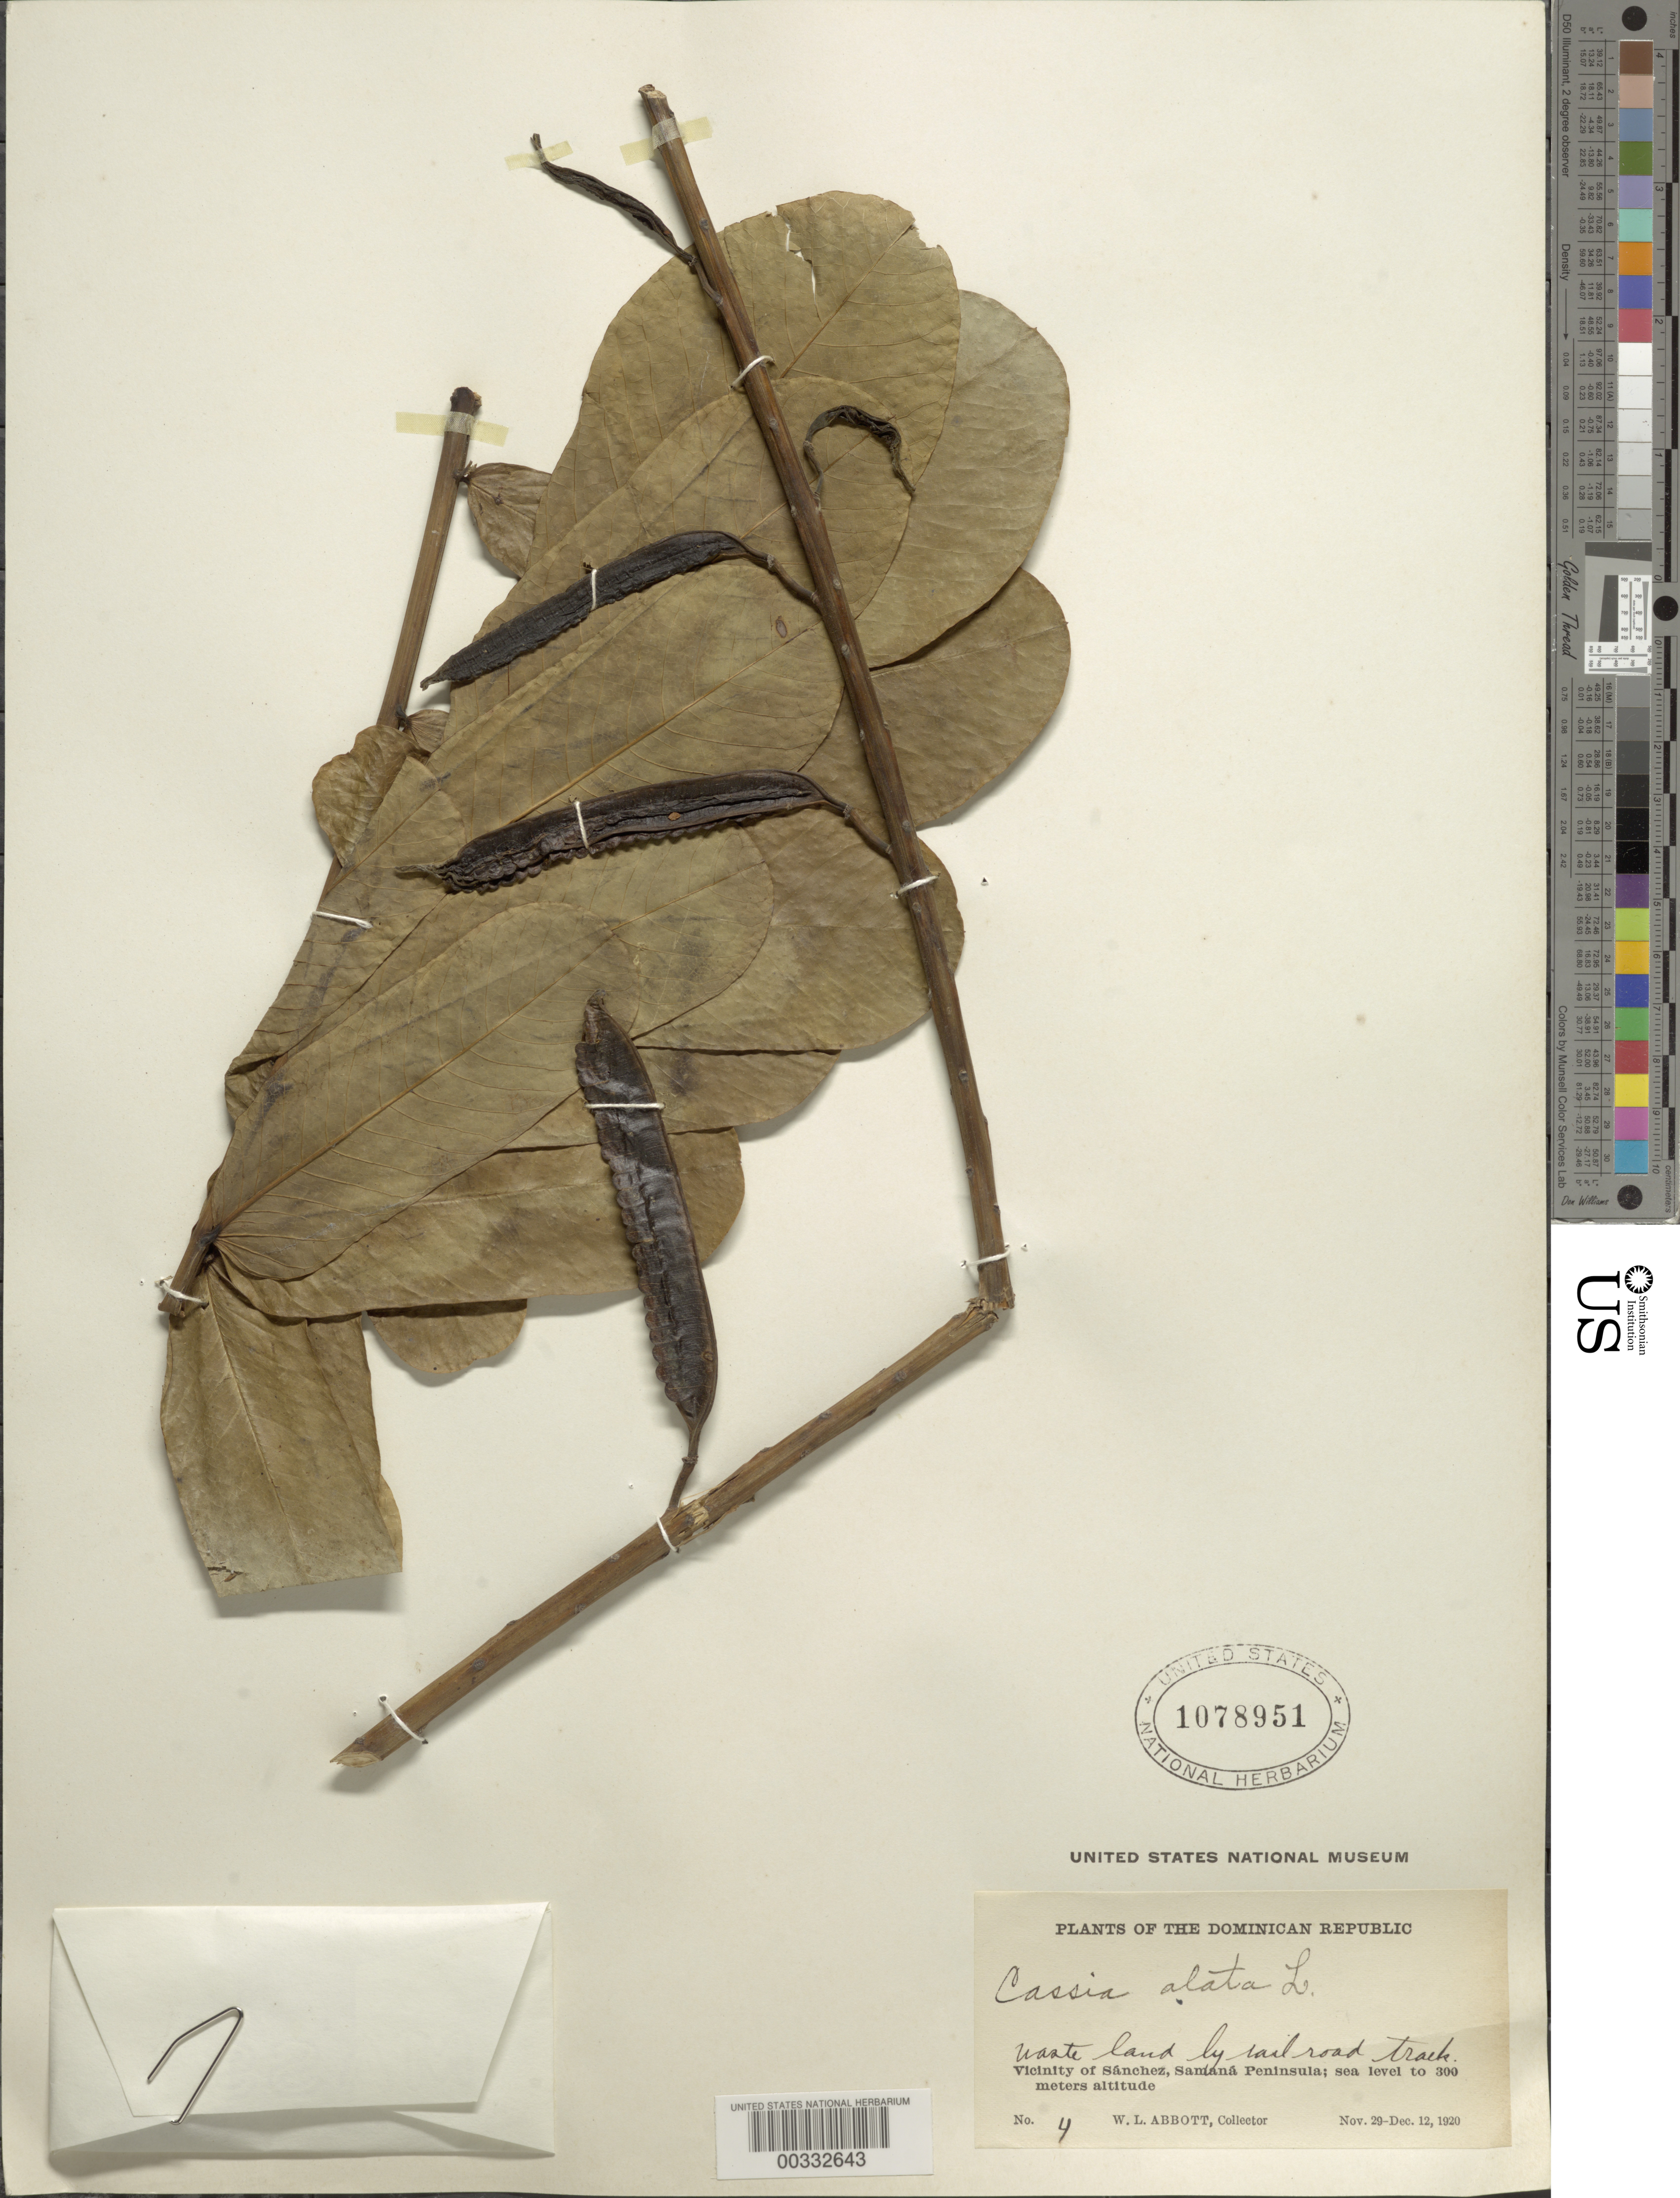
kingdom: Plantae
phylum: Tracheophyta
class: Magnoliopsida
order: Fabales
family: Fabaceae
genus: Senna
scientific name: Senna alata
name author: (L.) Roxb.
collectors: W. L. Abbott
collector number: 4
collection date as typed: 29 Nov 1920 to 12 Dec 1920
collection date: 1920-11-29/1920-12-12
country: Dominican Republic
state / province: Samaná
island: Hispaniola Island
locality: Vicinity of sanchez, samana peninsula, by rail road track [Samana Peninsula]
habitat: Waste land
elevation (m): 0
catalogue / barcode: US 1078951